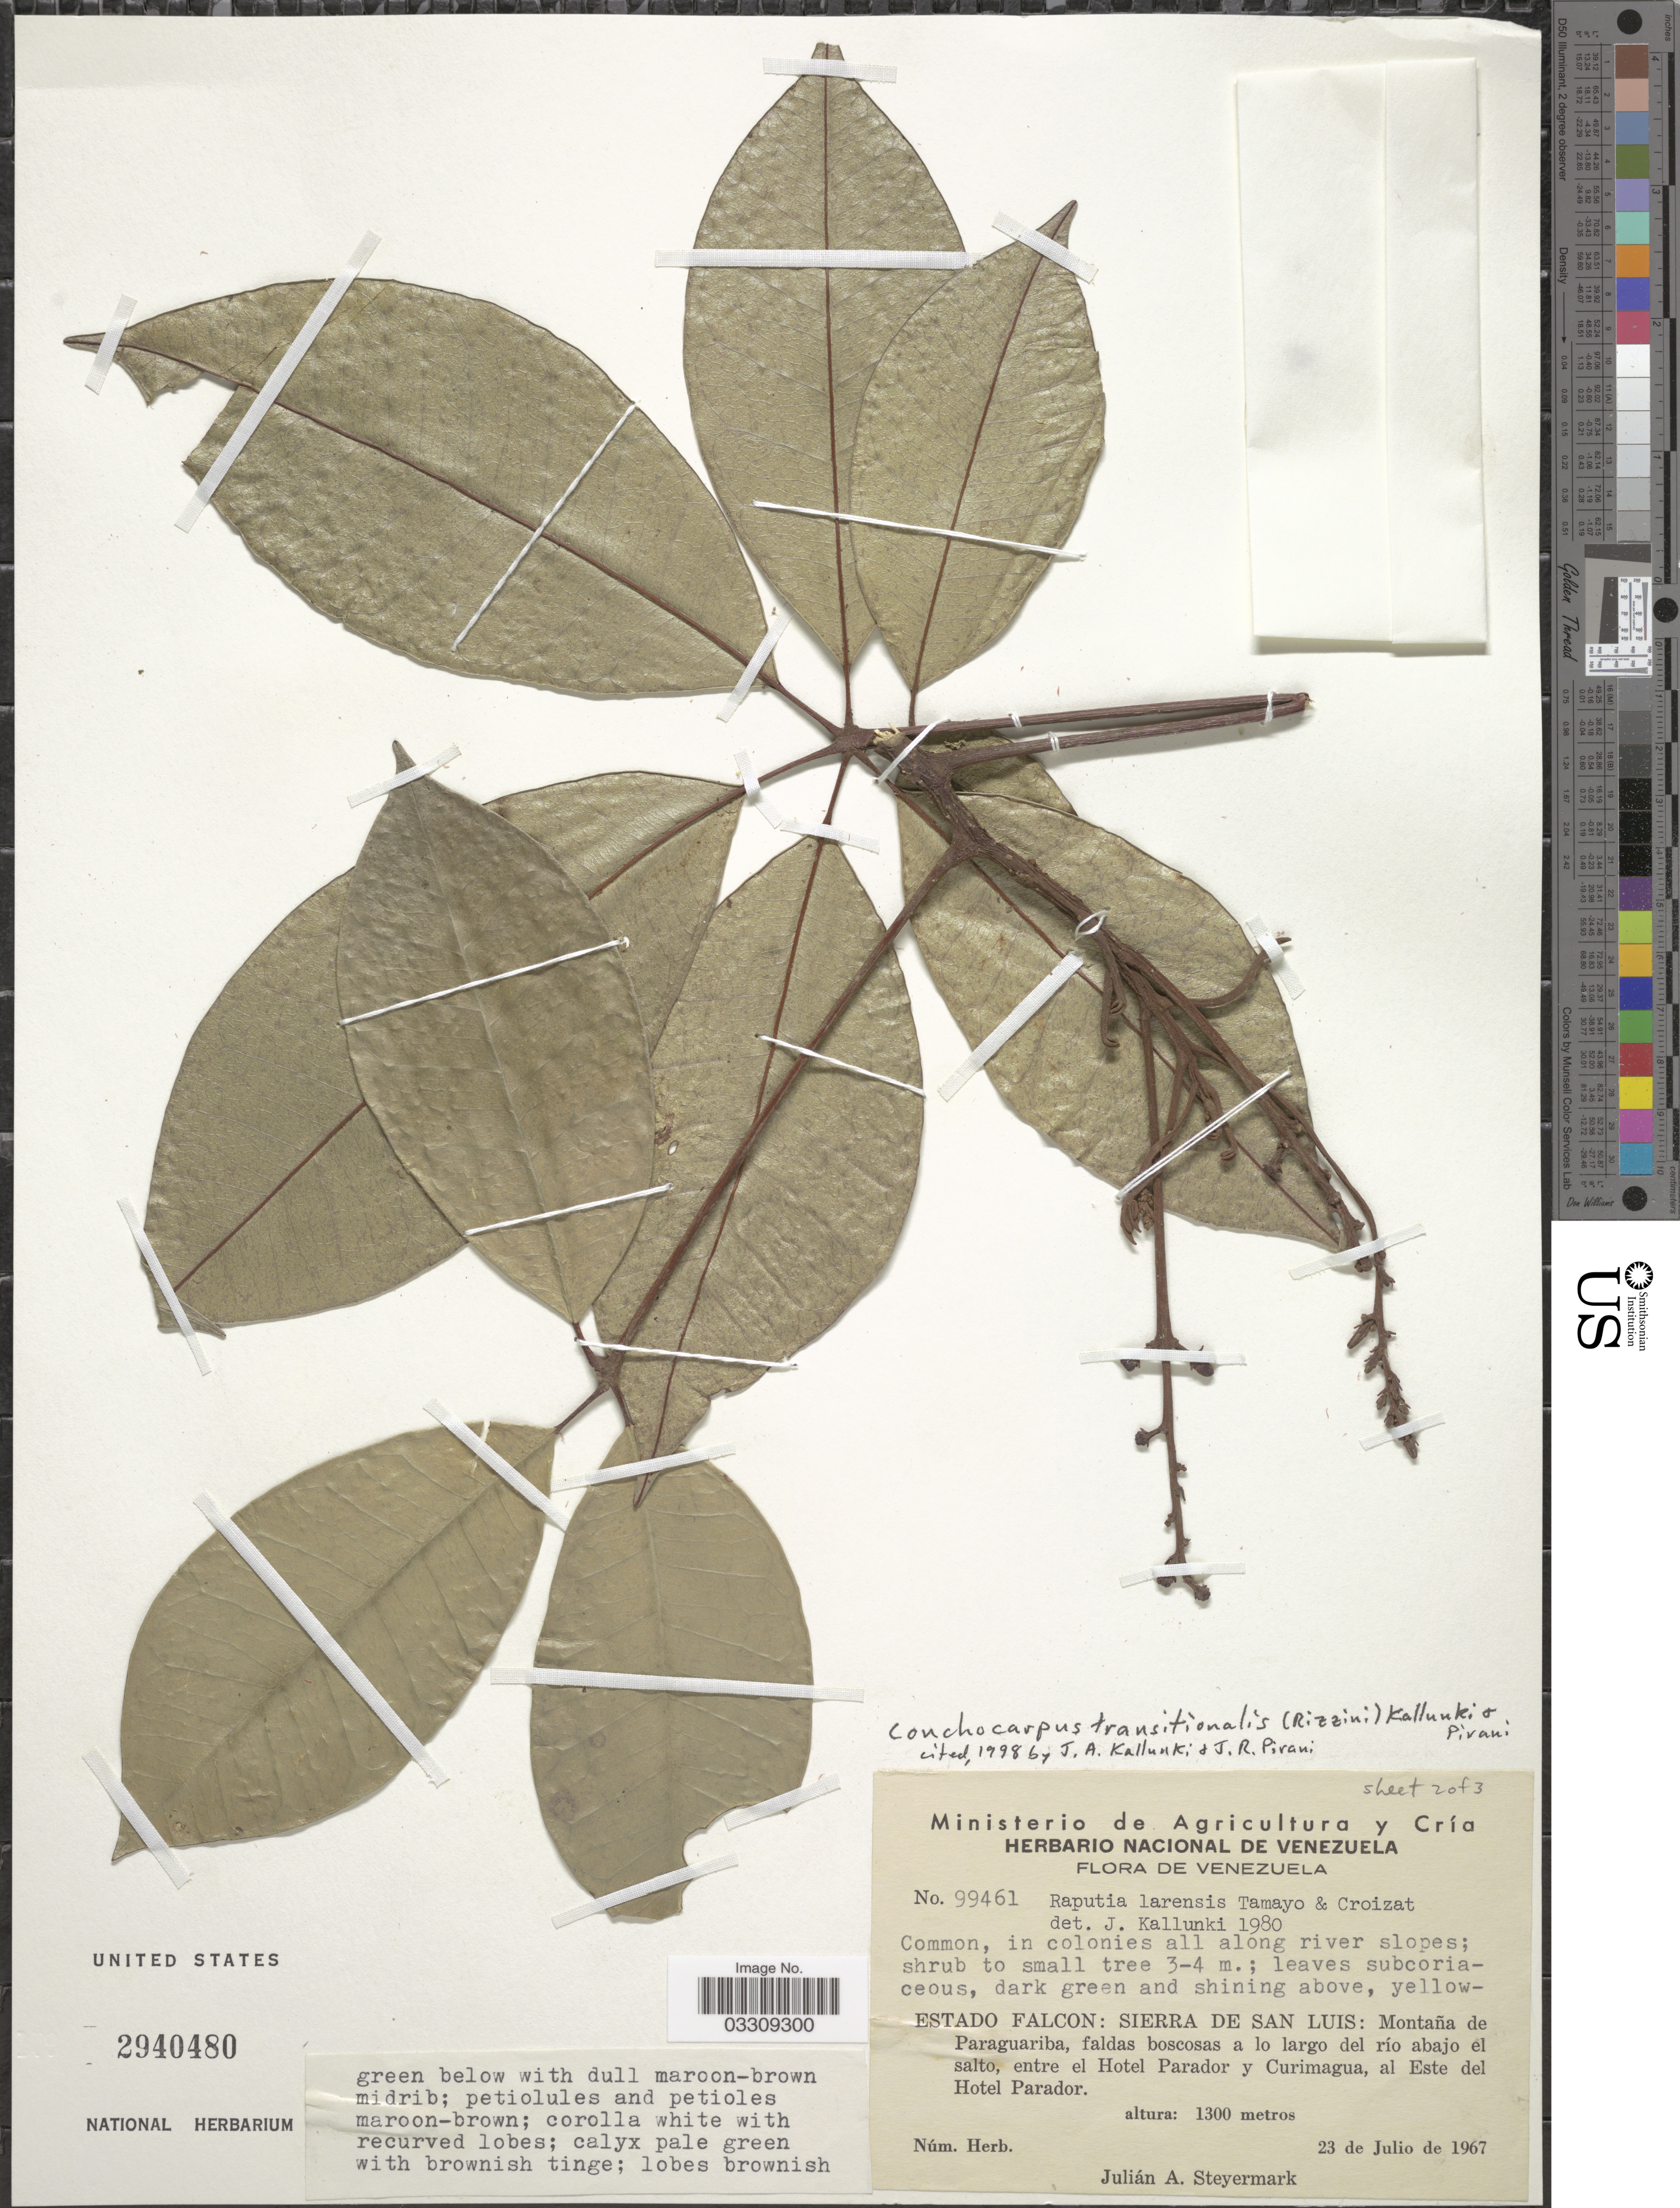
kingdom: Plantae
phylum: Tracheophyta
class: Magnoliopsida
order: Sapindales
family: Rutaceae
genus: Conchocarpus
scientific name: Conchocarpus transitionalis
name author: (Rizzini) Kallunki & Pirani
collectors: J. Steyermark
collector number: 99461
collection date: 1967-07-23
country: Venezuela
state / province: Falcón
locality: Sierra de San Luis: Montaña de Paraguariba, faldas boscosas a lo largo del río abajo el salto, entre el Hotel Parador y Curimagua, al Este del Hotel Parador.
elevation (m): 1300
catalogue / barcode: US 2940480